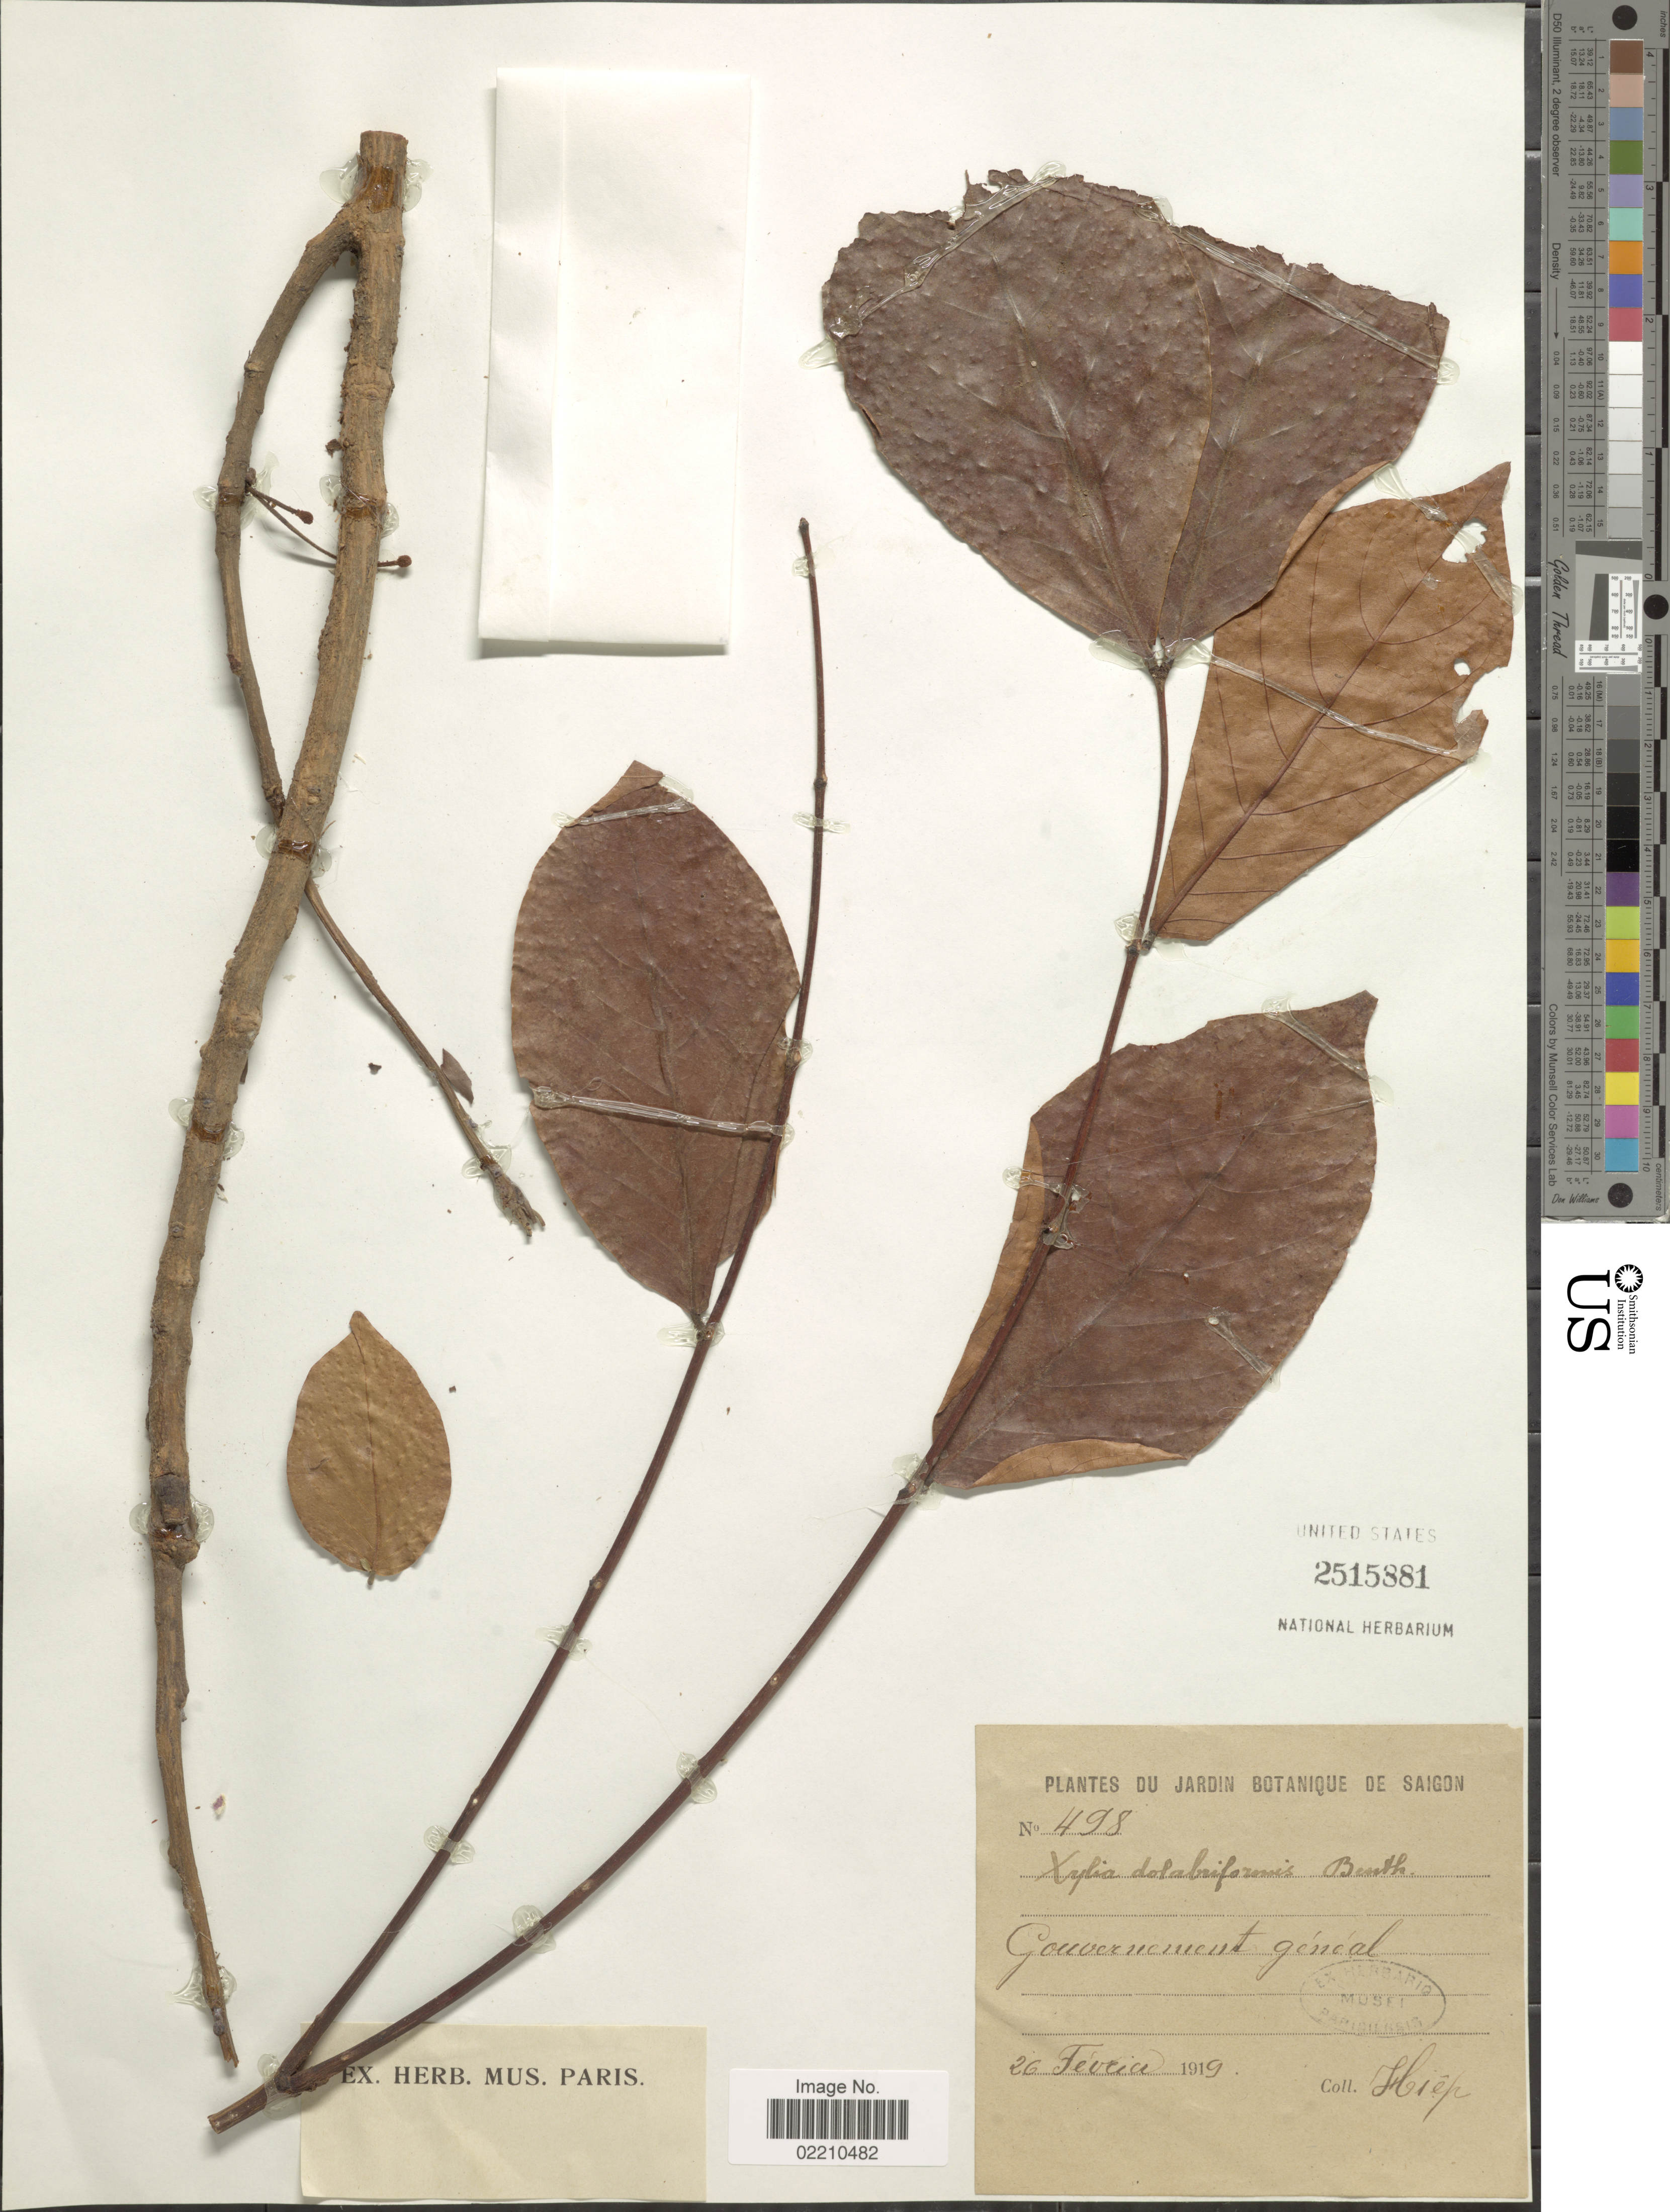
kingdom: Plantae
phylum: Tracheophyta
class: Magnoliopsida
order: Fabales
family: Fabaceae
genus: Xylia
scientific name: Xylia xylocarpa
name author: (Roxb.) W.L. Theob.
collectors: Hiep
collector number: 498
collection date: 1919-02-26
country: Vietnam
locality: Gouvernement geneal [interpreted]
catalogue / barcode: US 2515881